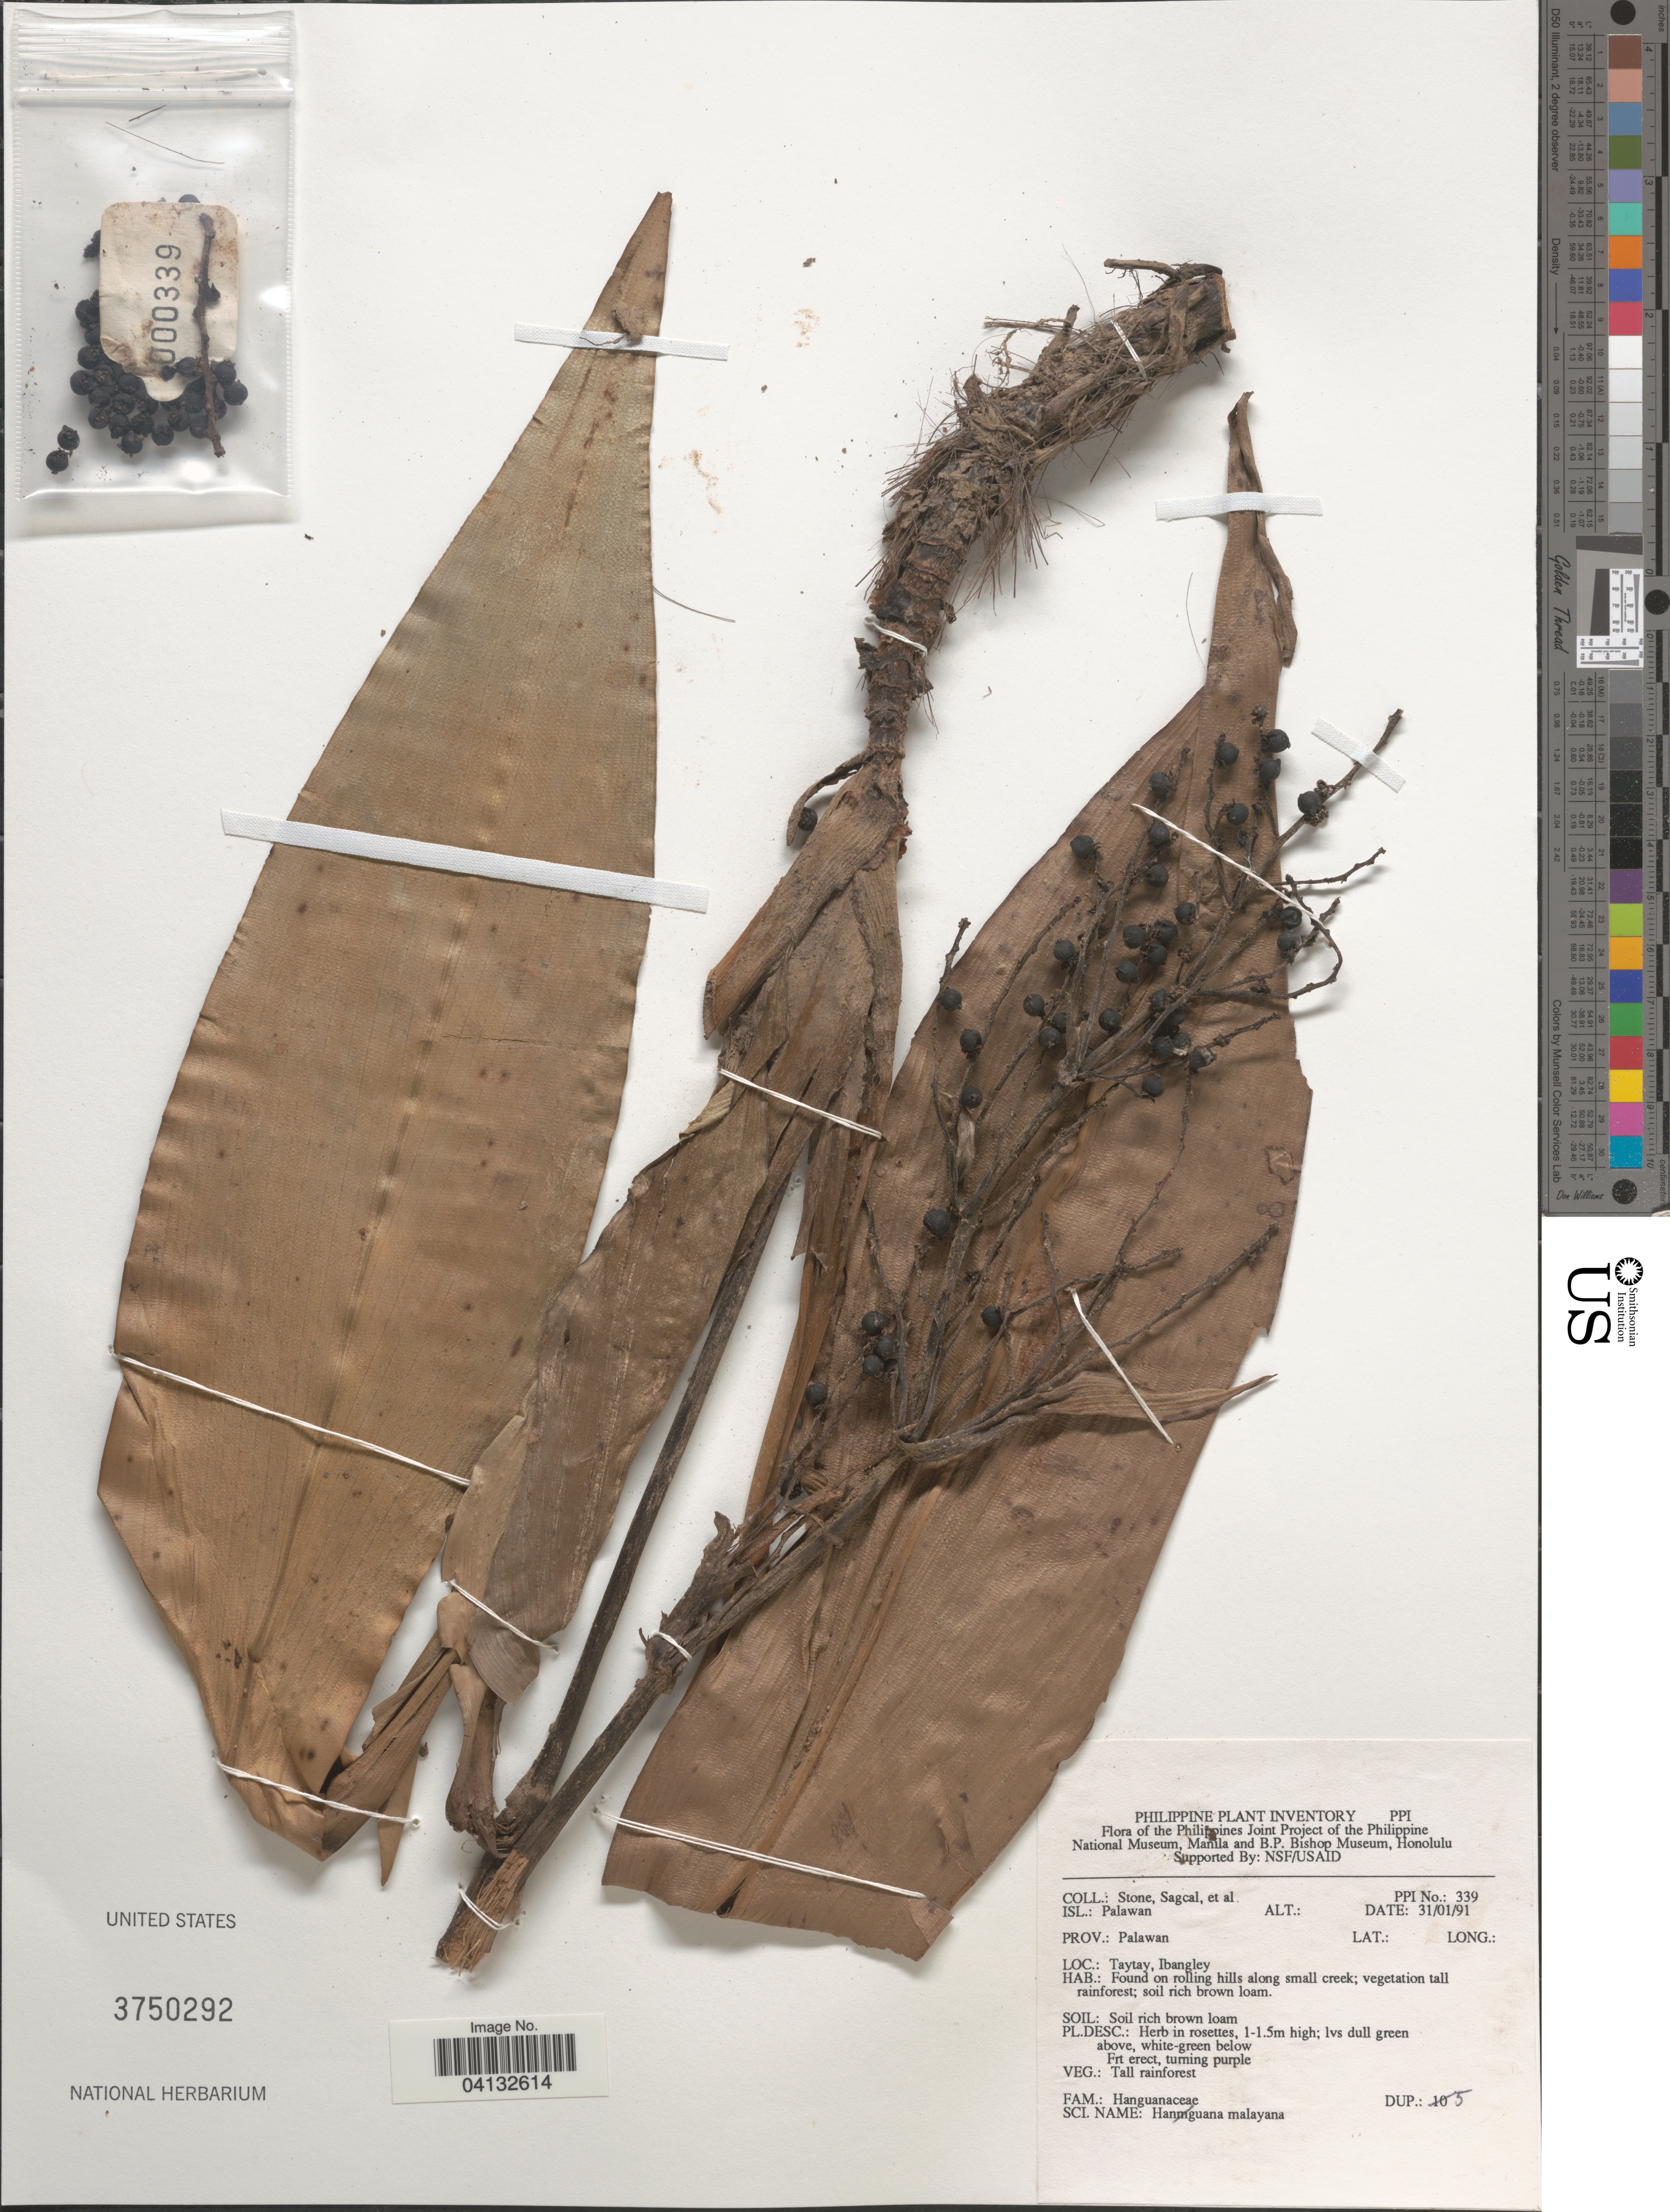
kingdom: Plantae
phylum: Tracheophyta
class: Liliopsida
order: Commelinales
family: Hanguanaceae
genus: Hanguana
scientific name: Hanguana malayana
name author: (Jack) Merr.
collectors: -. Stone, E. Sagcal & et al.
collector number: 339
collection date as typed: Transcribed d/m/y: 31/1/91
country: Philippines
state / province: Mimaropa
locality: Isl.: Palawan. Prov.: Palawan. Taytay, Ibangley.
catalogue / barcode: US 3750292